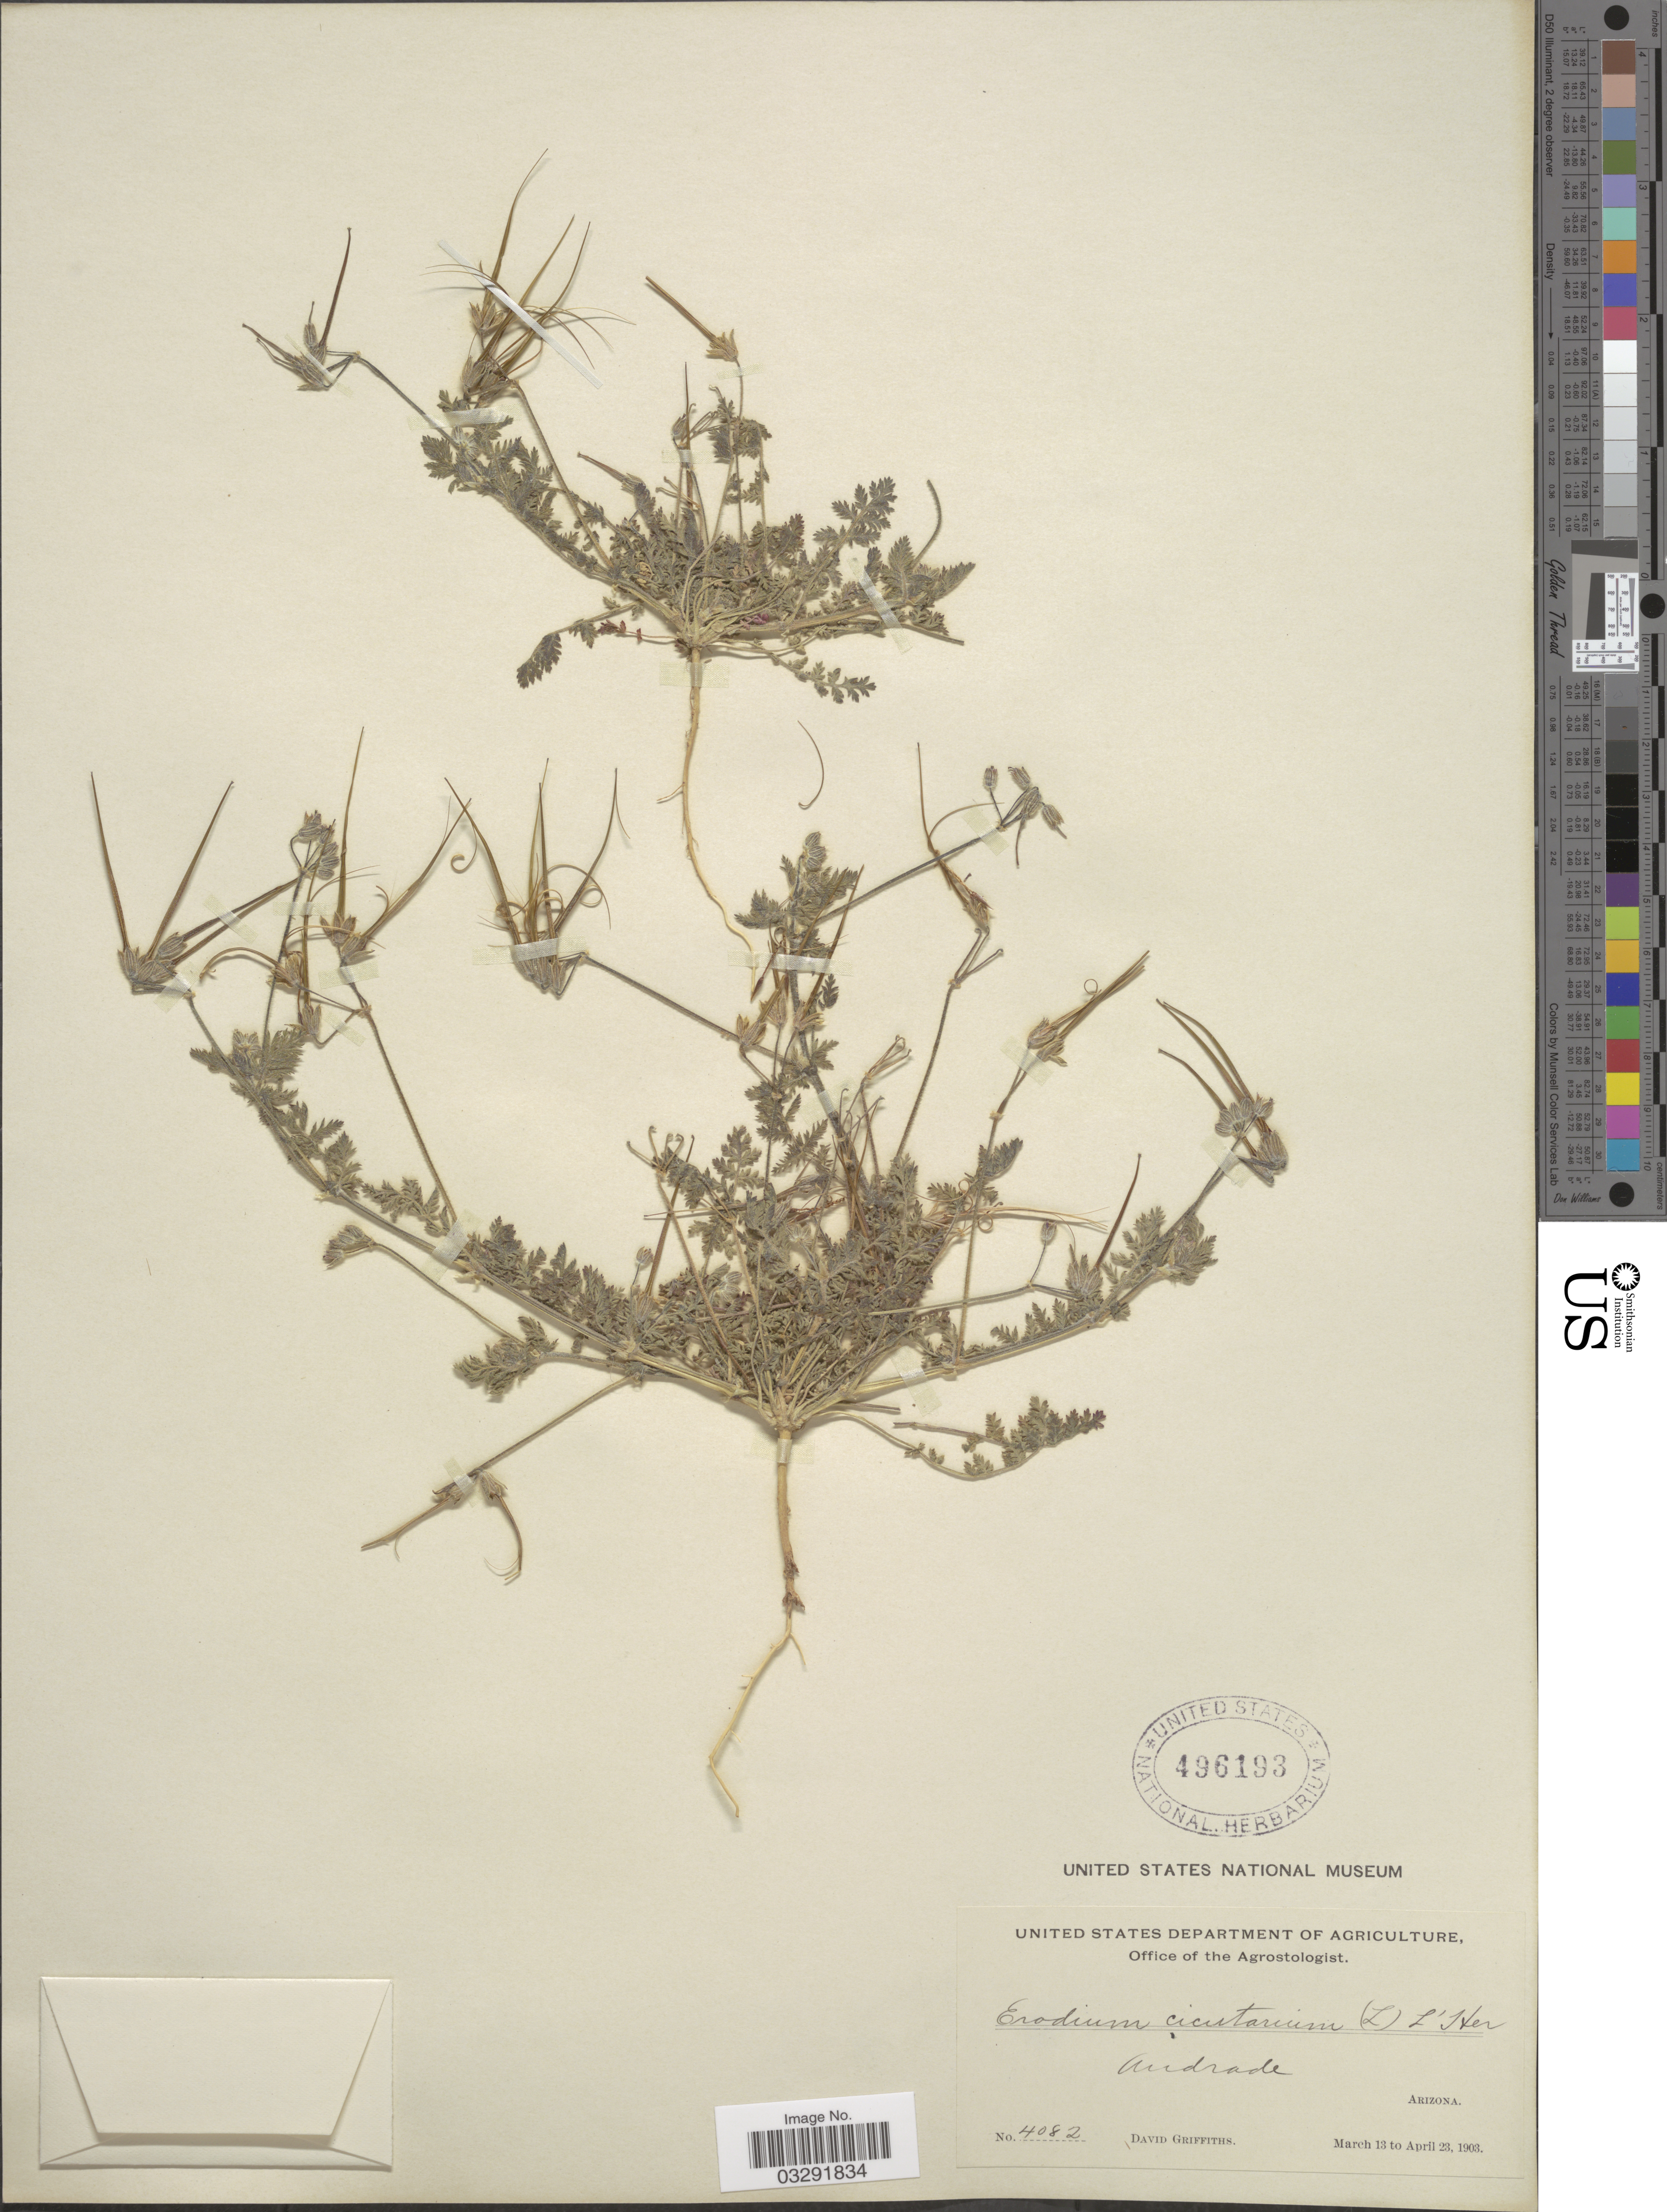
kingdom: Plantae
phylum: Tracheophyta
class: Magnoliopsida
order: Geraniales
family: Geraniaceae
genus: Erodium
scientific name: Erodium cicutarium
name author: (L.) L'Hér.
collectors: D. Griffiths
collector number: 4082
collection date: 1903-03-13/1903-04-23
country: United States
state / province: Arizona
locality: Andrade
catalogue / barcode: US 496193